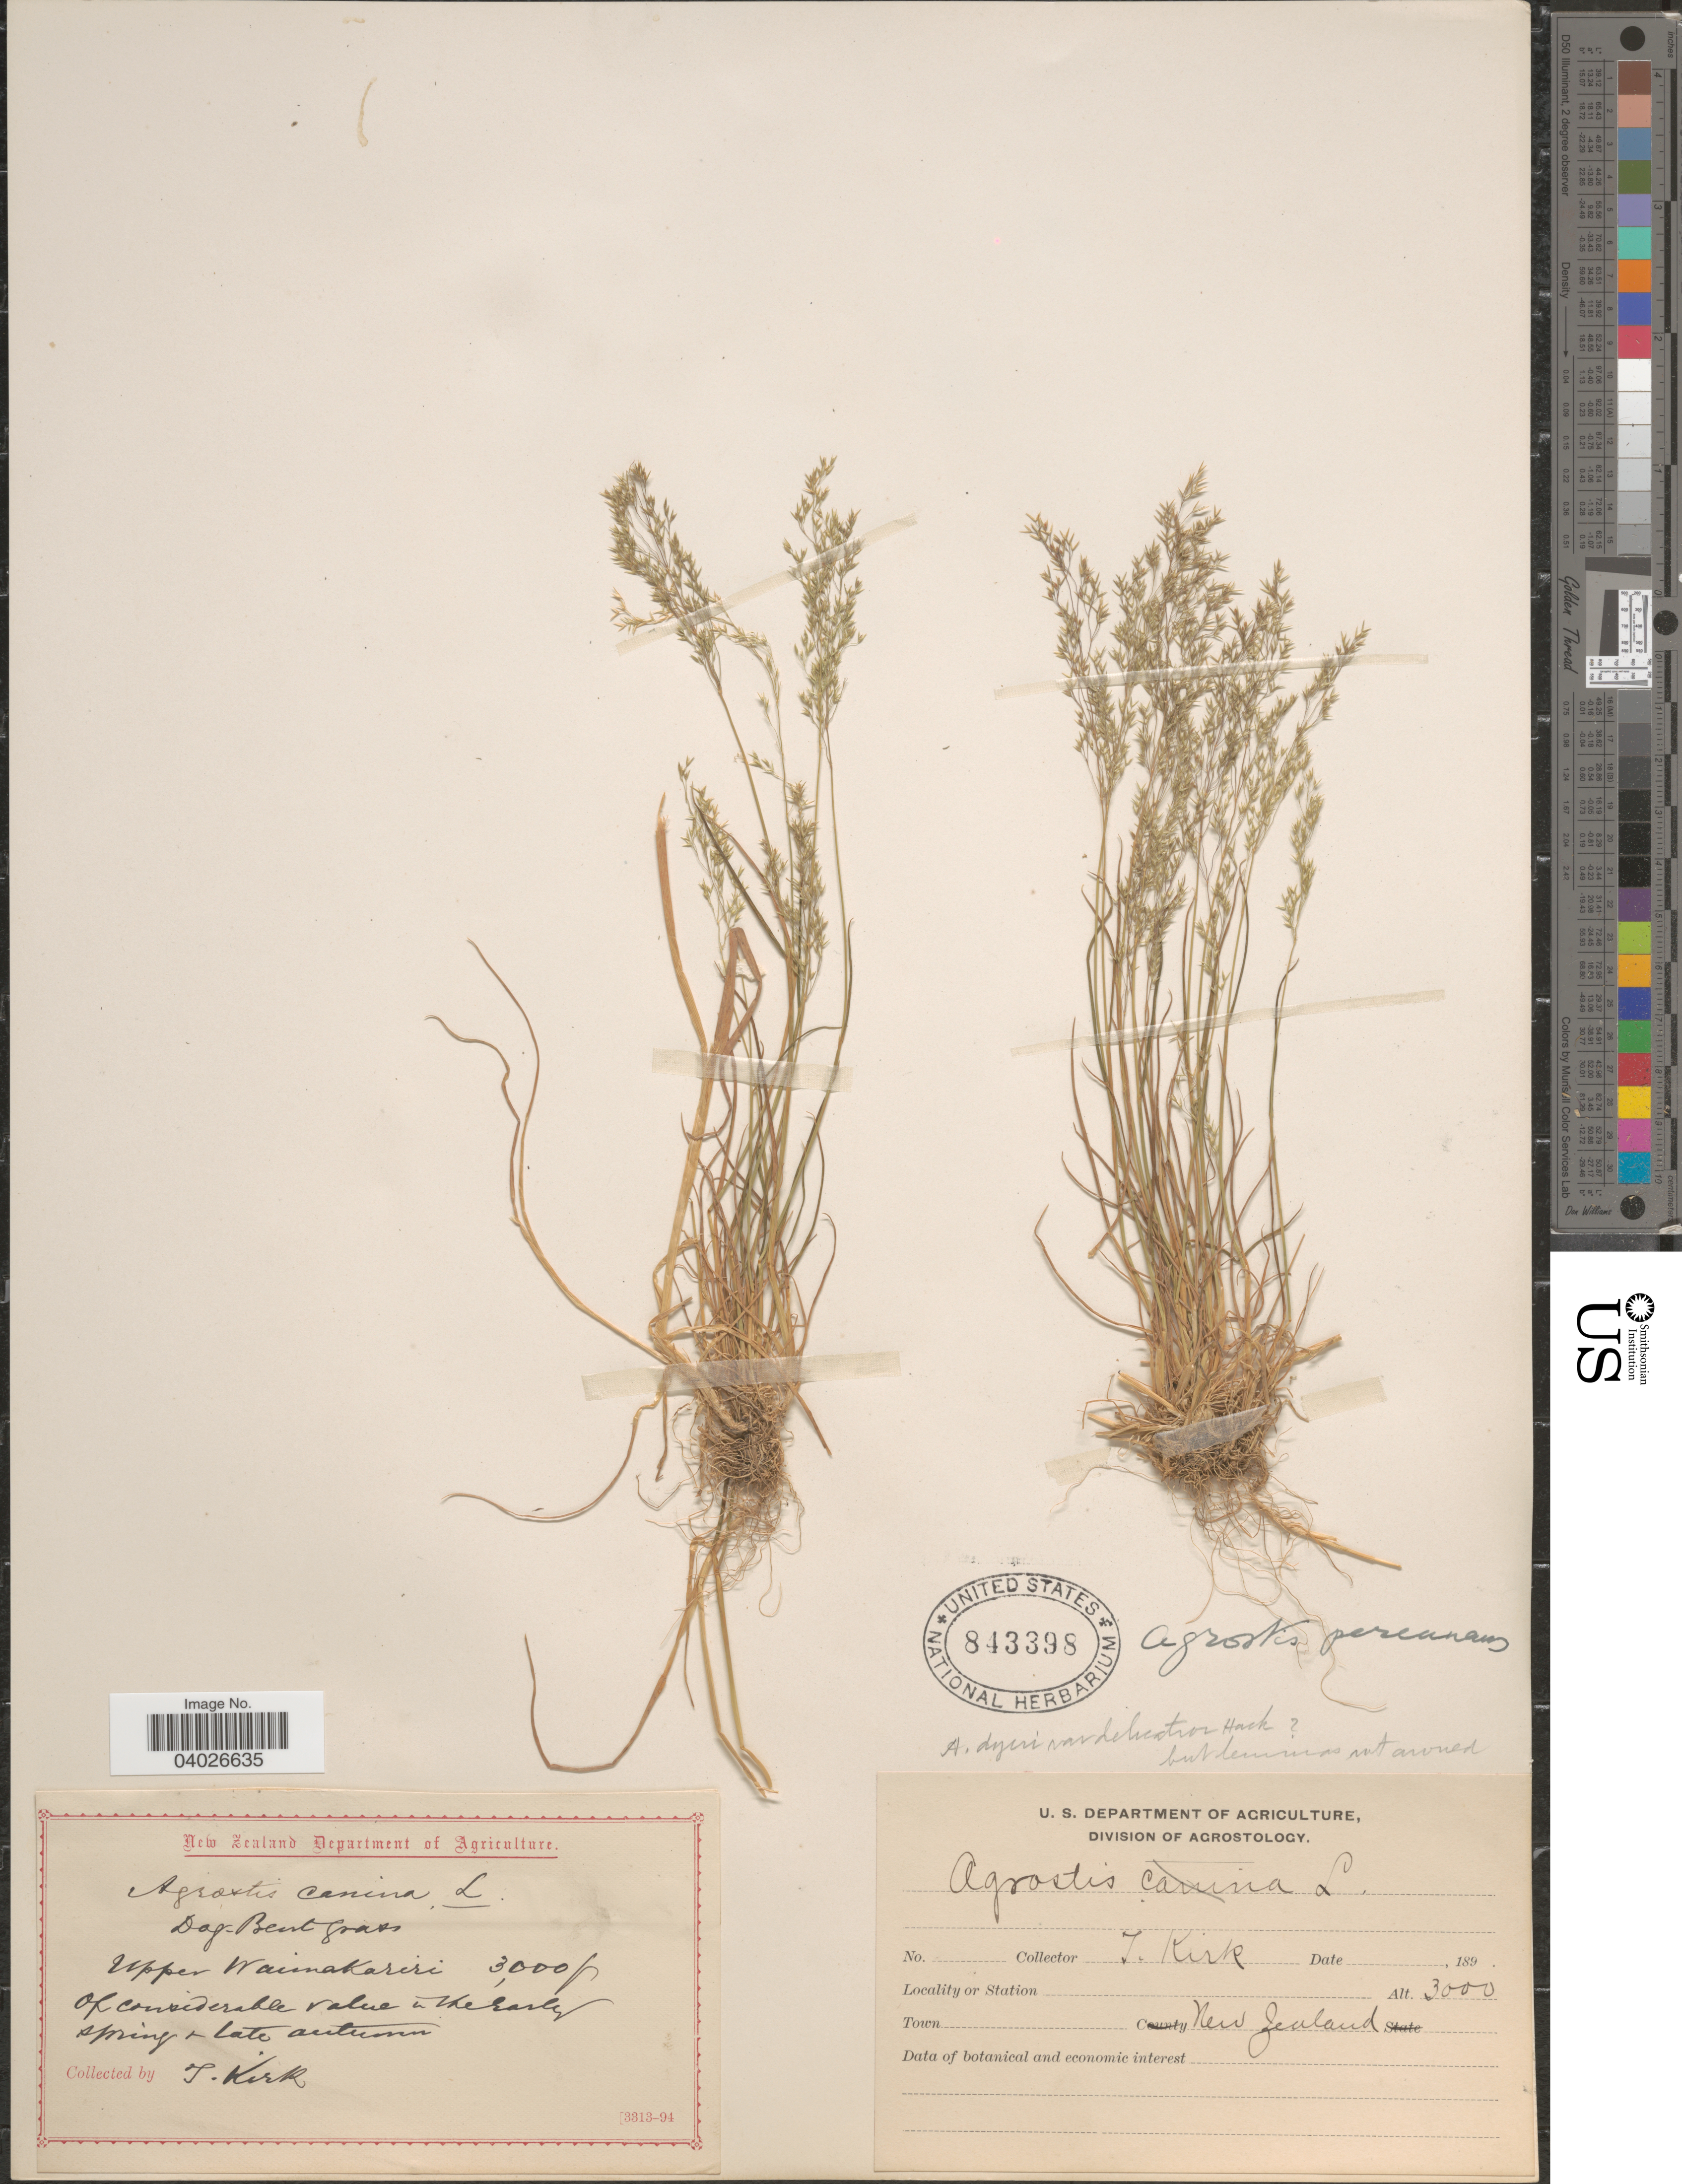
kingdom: Plantae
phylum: Tracheophyta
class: Liliopsida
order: Poales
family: Poaceae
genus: Agrostis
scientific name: Agrostis dyeri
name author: Petrie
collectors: T. Kirk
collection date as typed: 189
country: New Zealand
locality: Upper Waimakariri.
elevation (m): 914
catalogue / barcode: US 843398